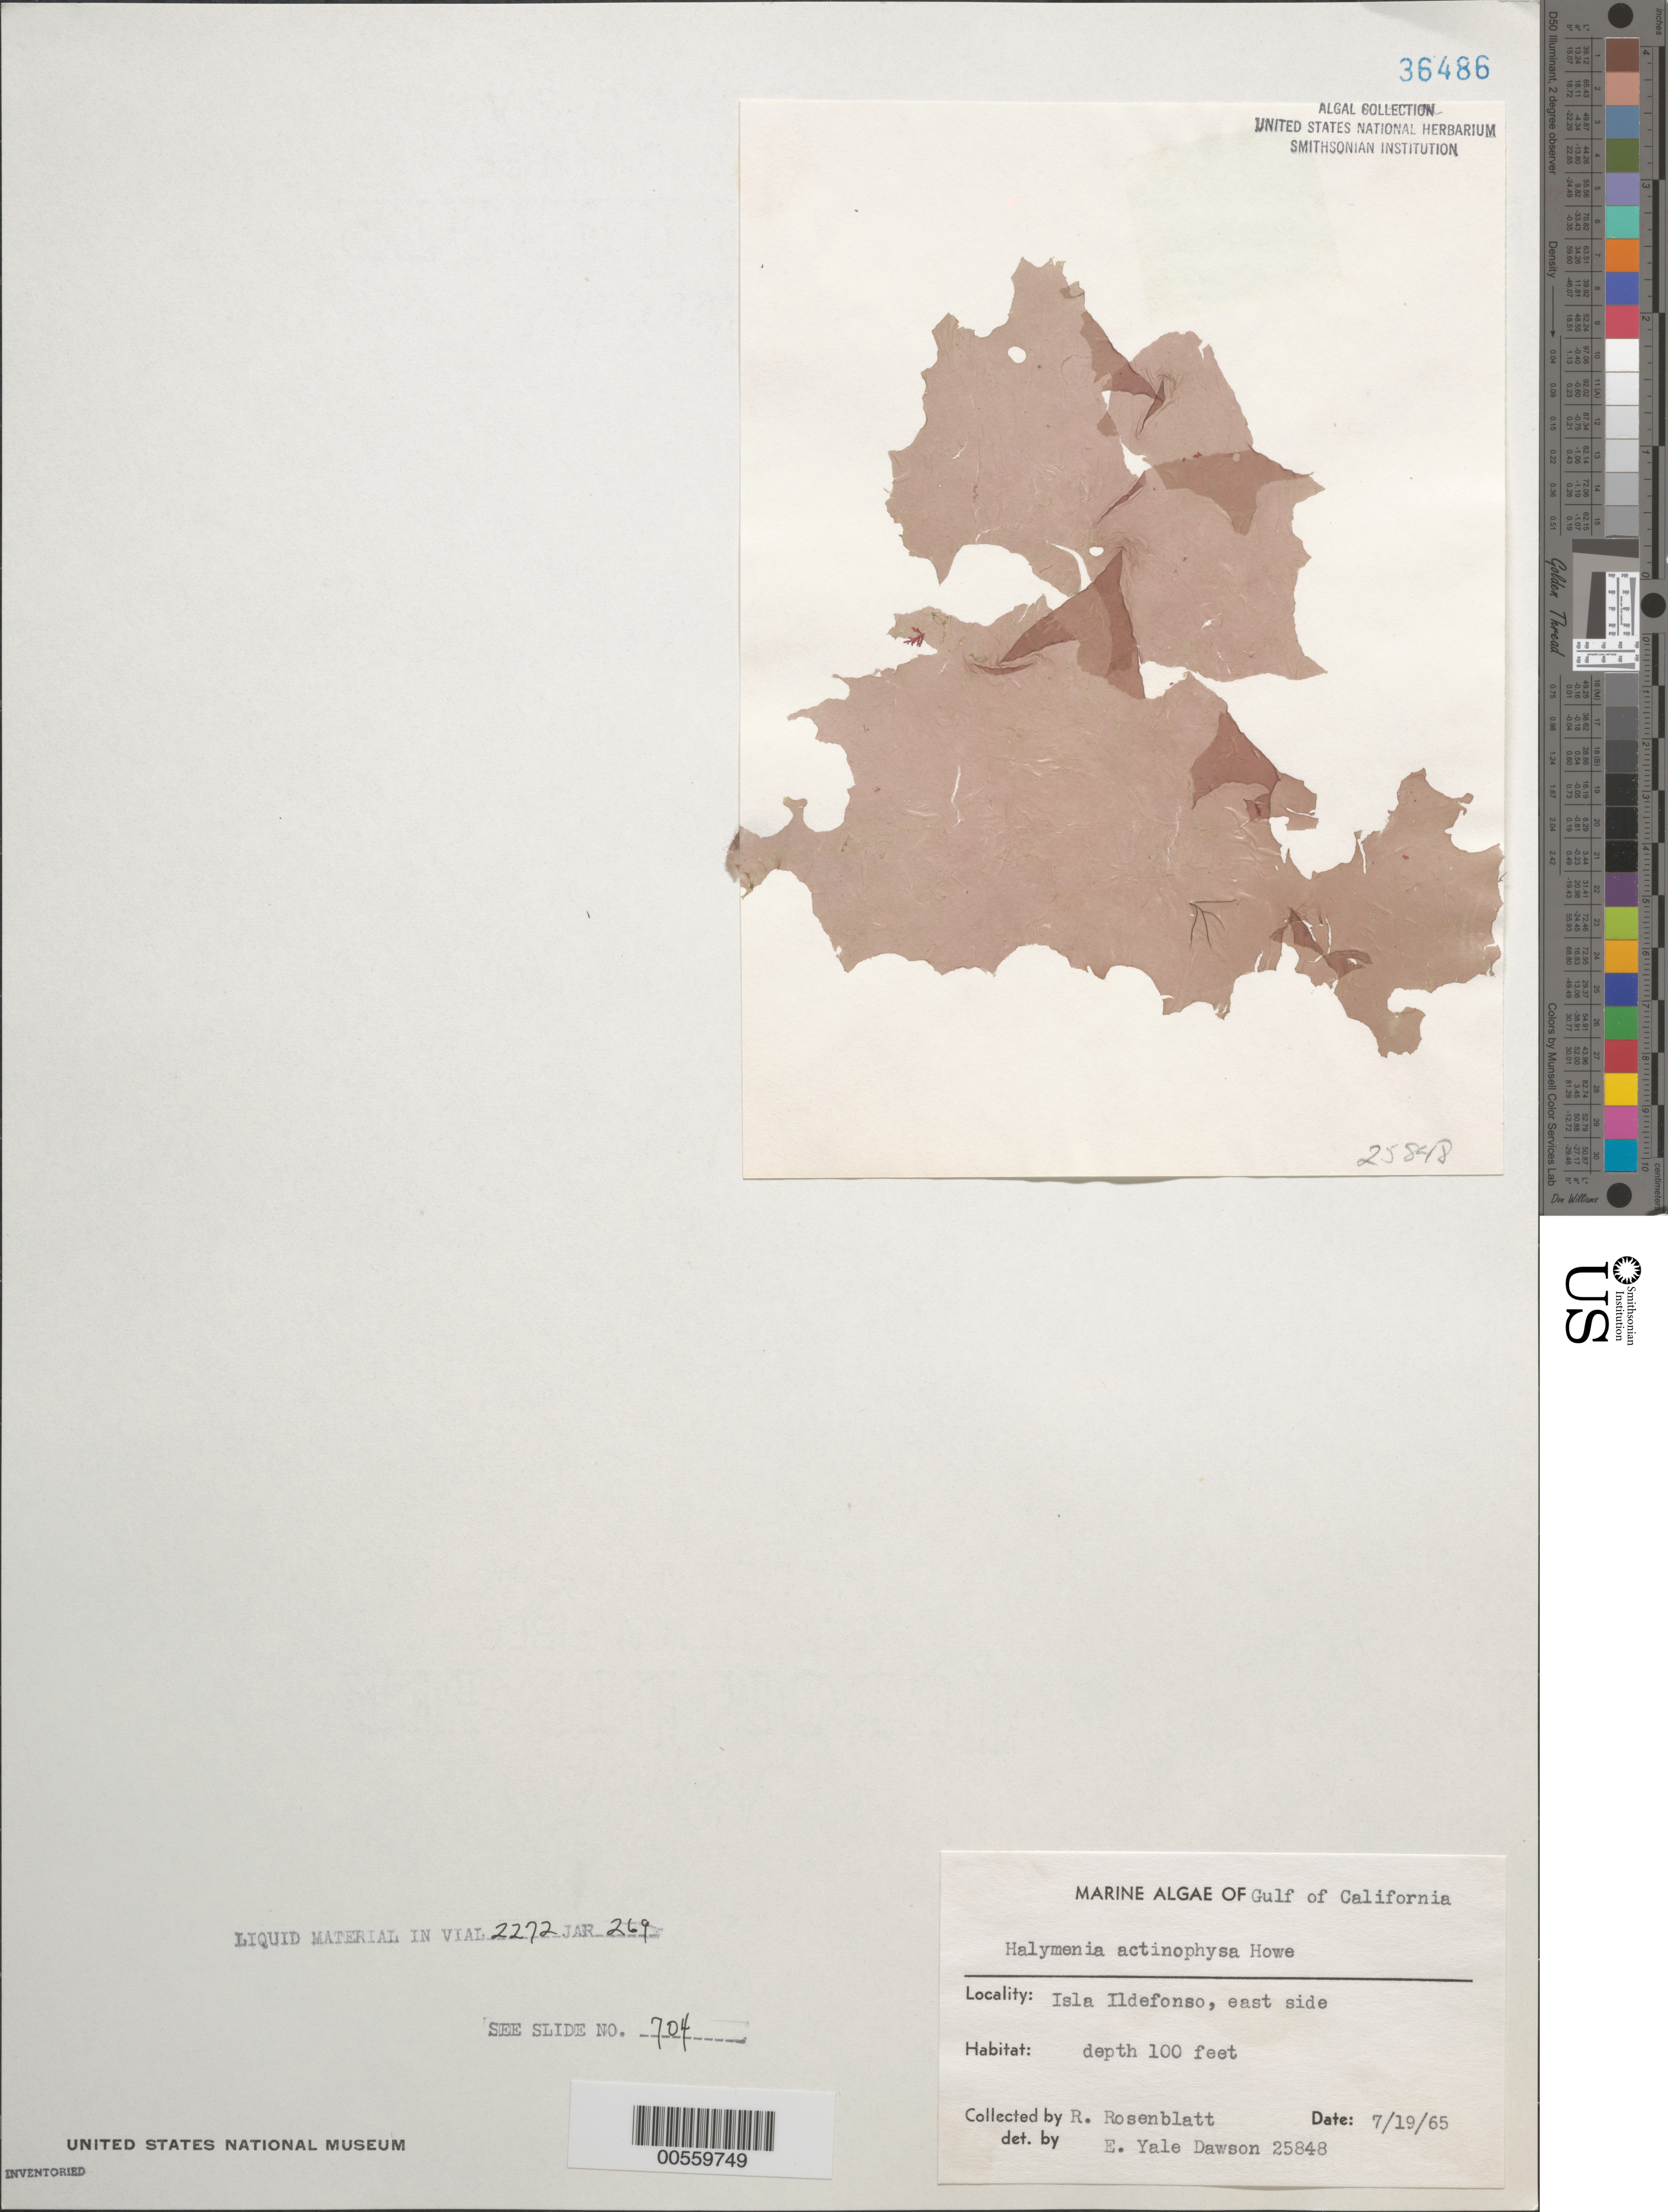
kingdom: Plantae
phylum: Rhodophyta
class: Florideophyceae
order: Halymeniales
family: Halymeniaceae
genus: Halymenia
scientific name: Halymenia actinophysa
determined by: Dawson, E. Y.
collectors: R. Rosenblatt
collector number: EYD 25848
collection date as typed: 19 Jul 1965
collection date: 1965-07-19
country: Mexico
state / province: Baja California Sur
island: Isla Ildefonso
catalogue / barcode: US 36486